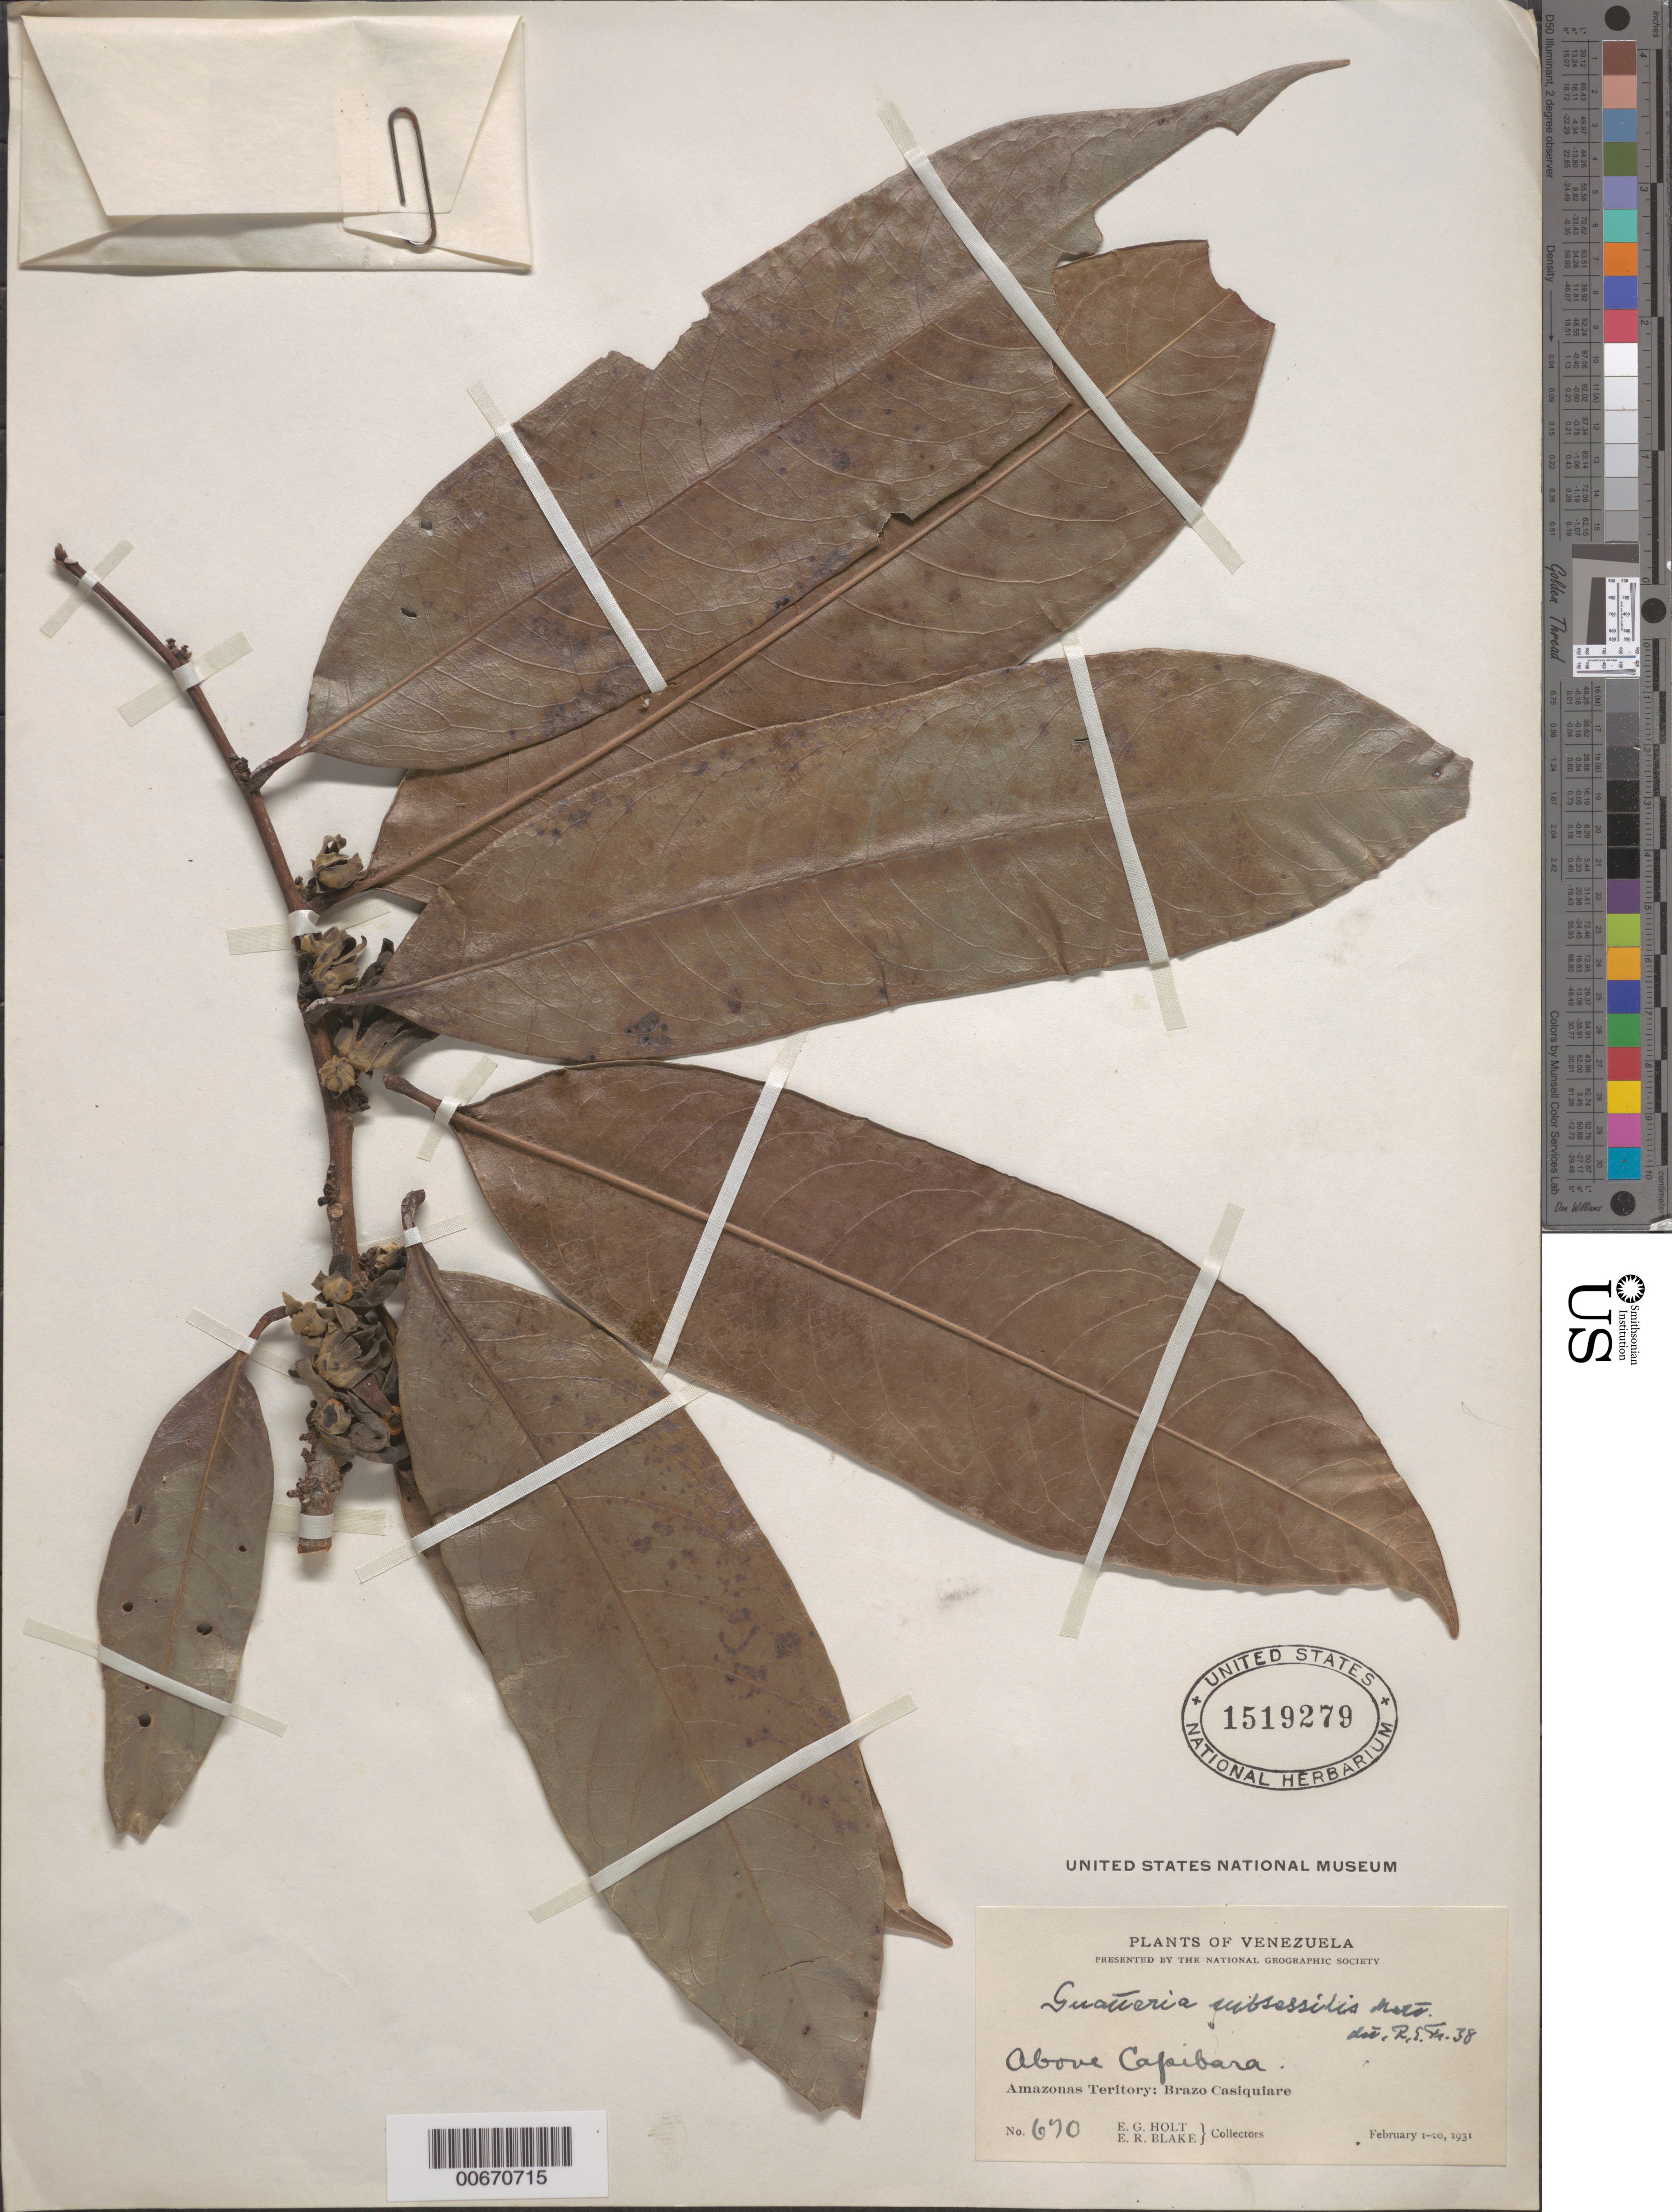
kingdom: Plantae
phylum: Tracheophyta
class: Magnoliopsida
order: Magnoliales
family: Annonaceae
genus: Guatteria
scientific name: Guatteria subsessilis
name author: Mart.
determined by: Fries, R. E.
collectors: E. Holt & E. R. Blake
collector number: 670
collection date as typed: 1-Feb-31 to 20-Feb-31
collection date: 1931-02-01/1931-02-20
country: Venezuela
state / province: Amazonas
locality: Brazo Casiquiare, above Capibara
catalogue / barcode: US 1519279